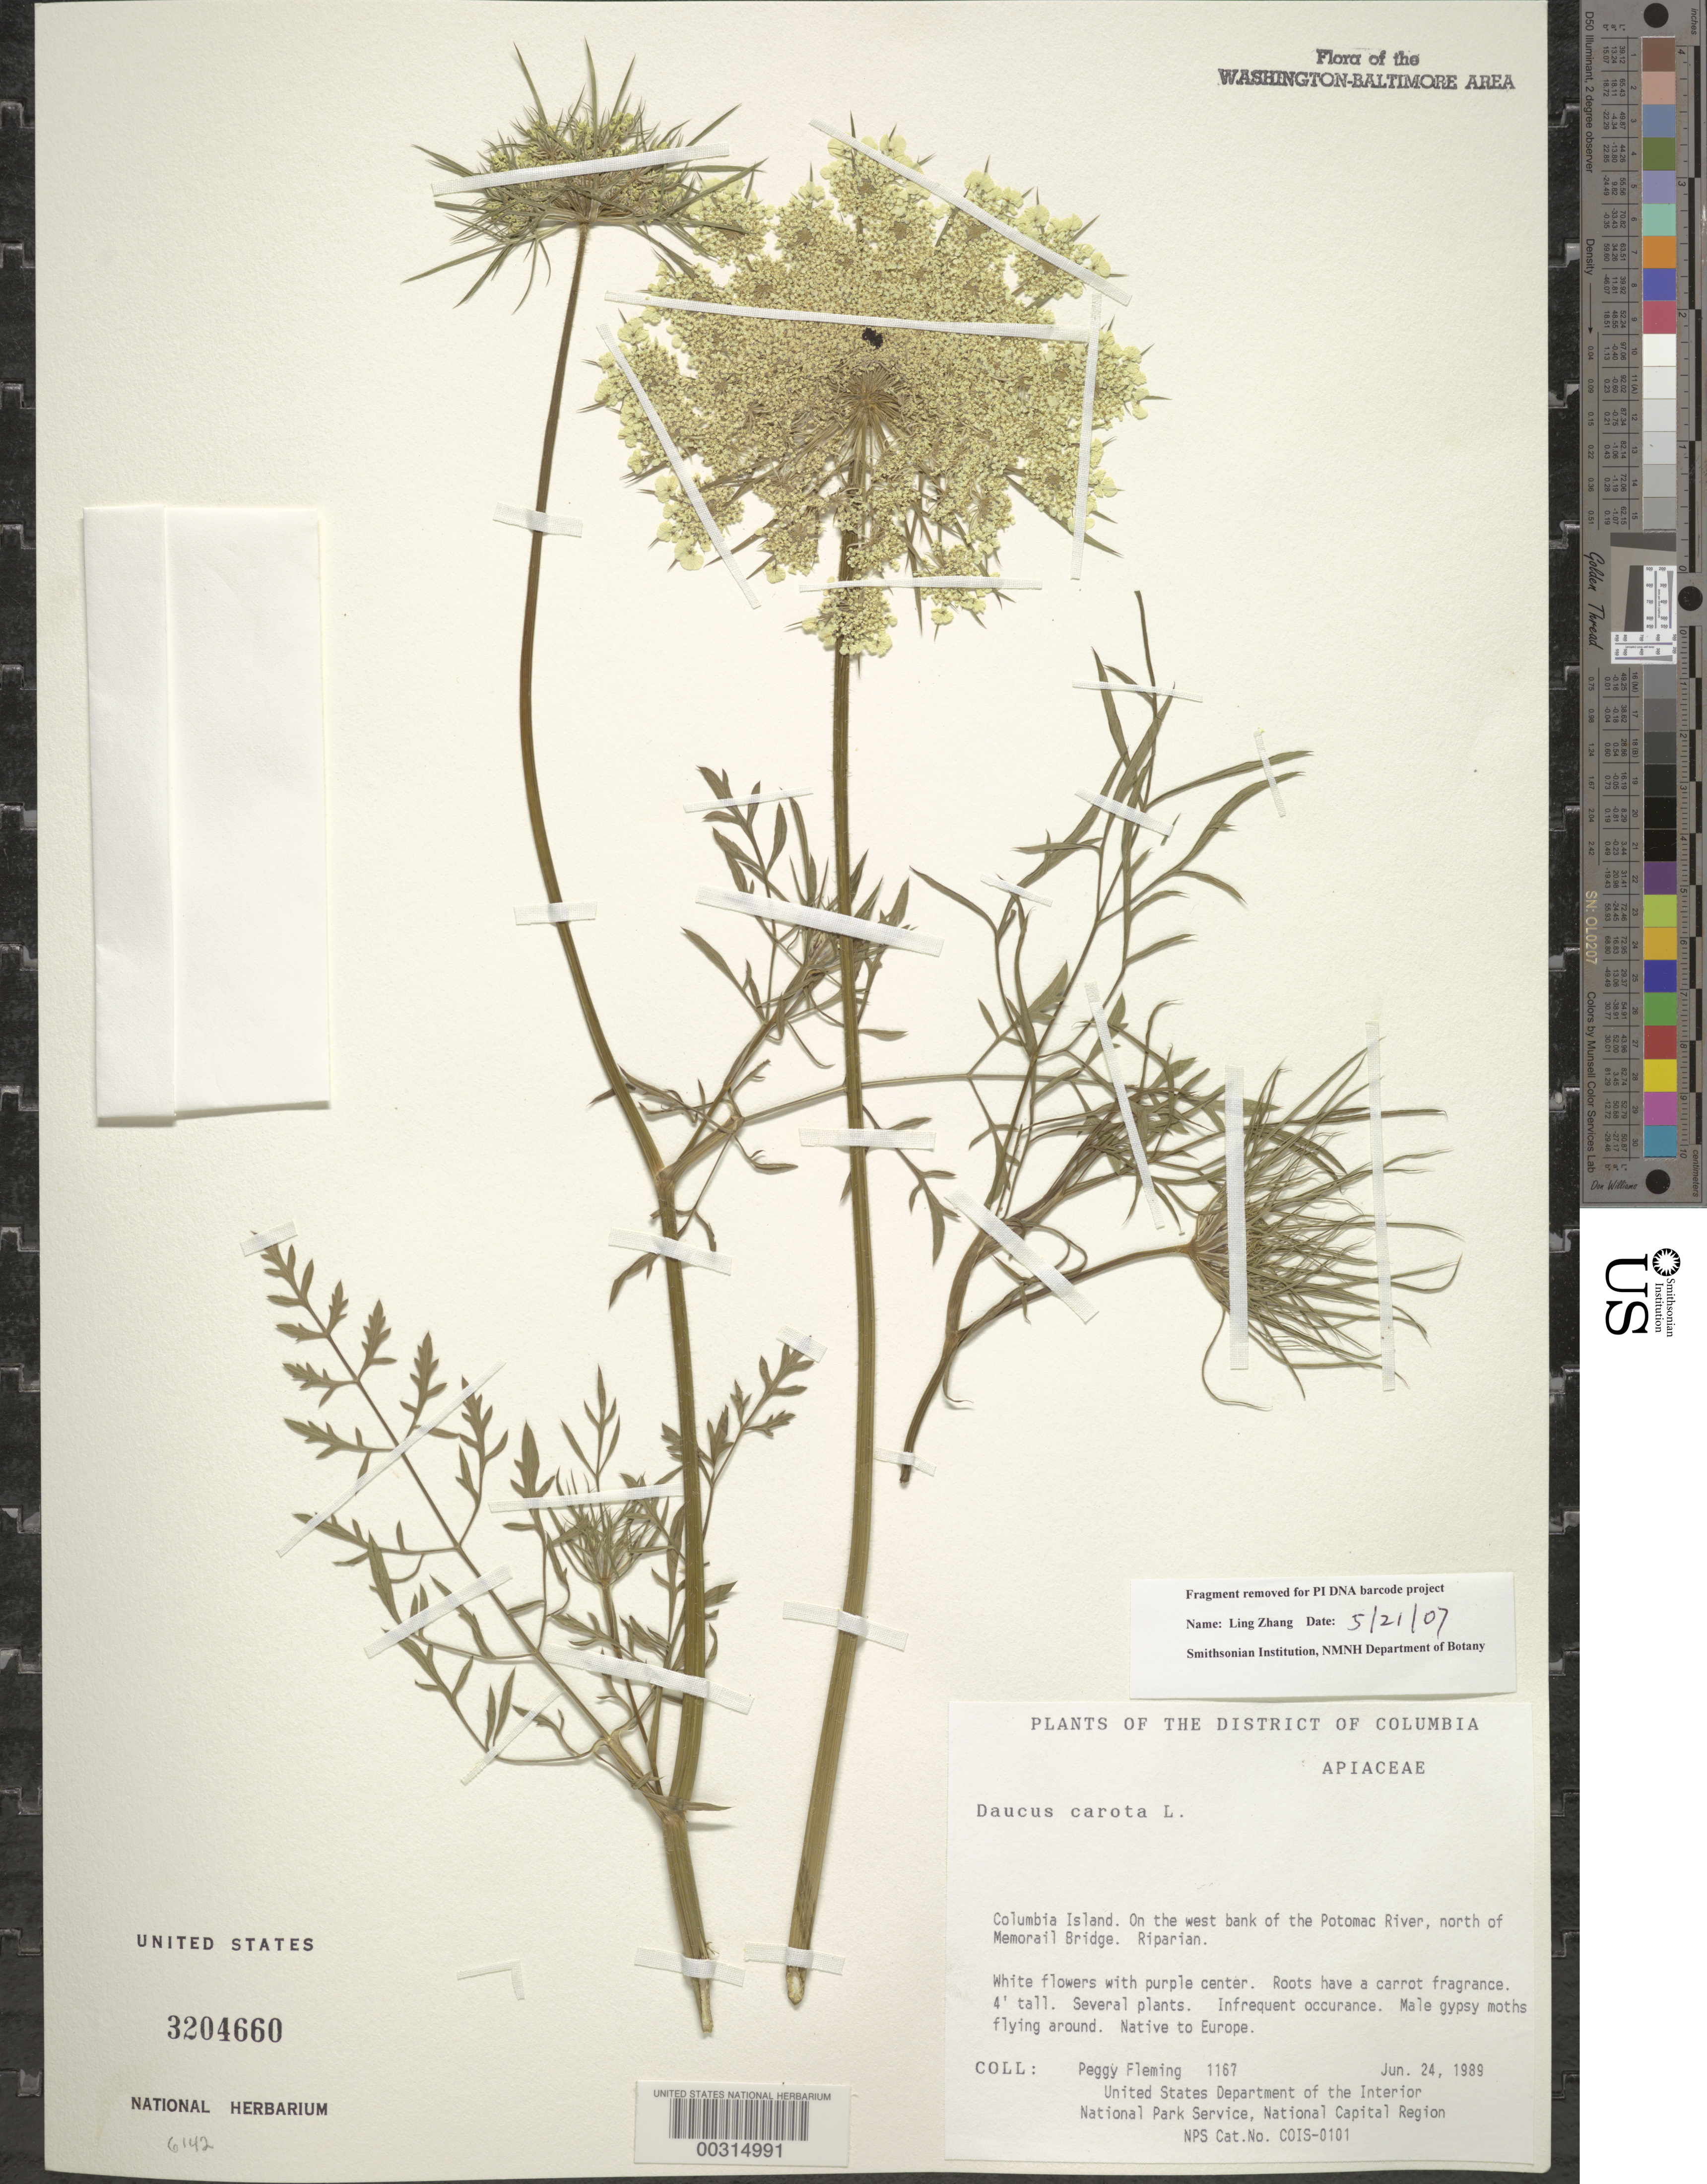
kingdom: Plantae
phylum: Tracheophyta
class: Magnoliopsida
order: Apiales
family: Apiaceae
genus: Daucus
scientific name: Daucus carota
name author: L.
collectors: P. Fleming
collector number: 1167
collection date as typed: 24 Jun 1989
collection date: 1989-06-24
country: United States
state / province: District of Columbia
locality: Columbia Island, W bank of Potomac River, N of Memorial Bridge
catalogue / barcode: US 3204660